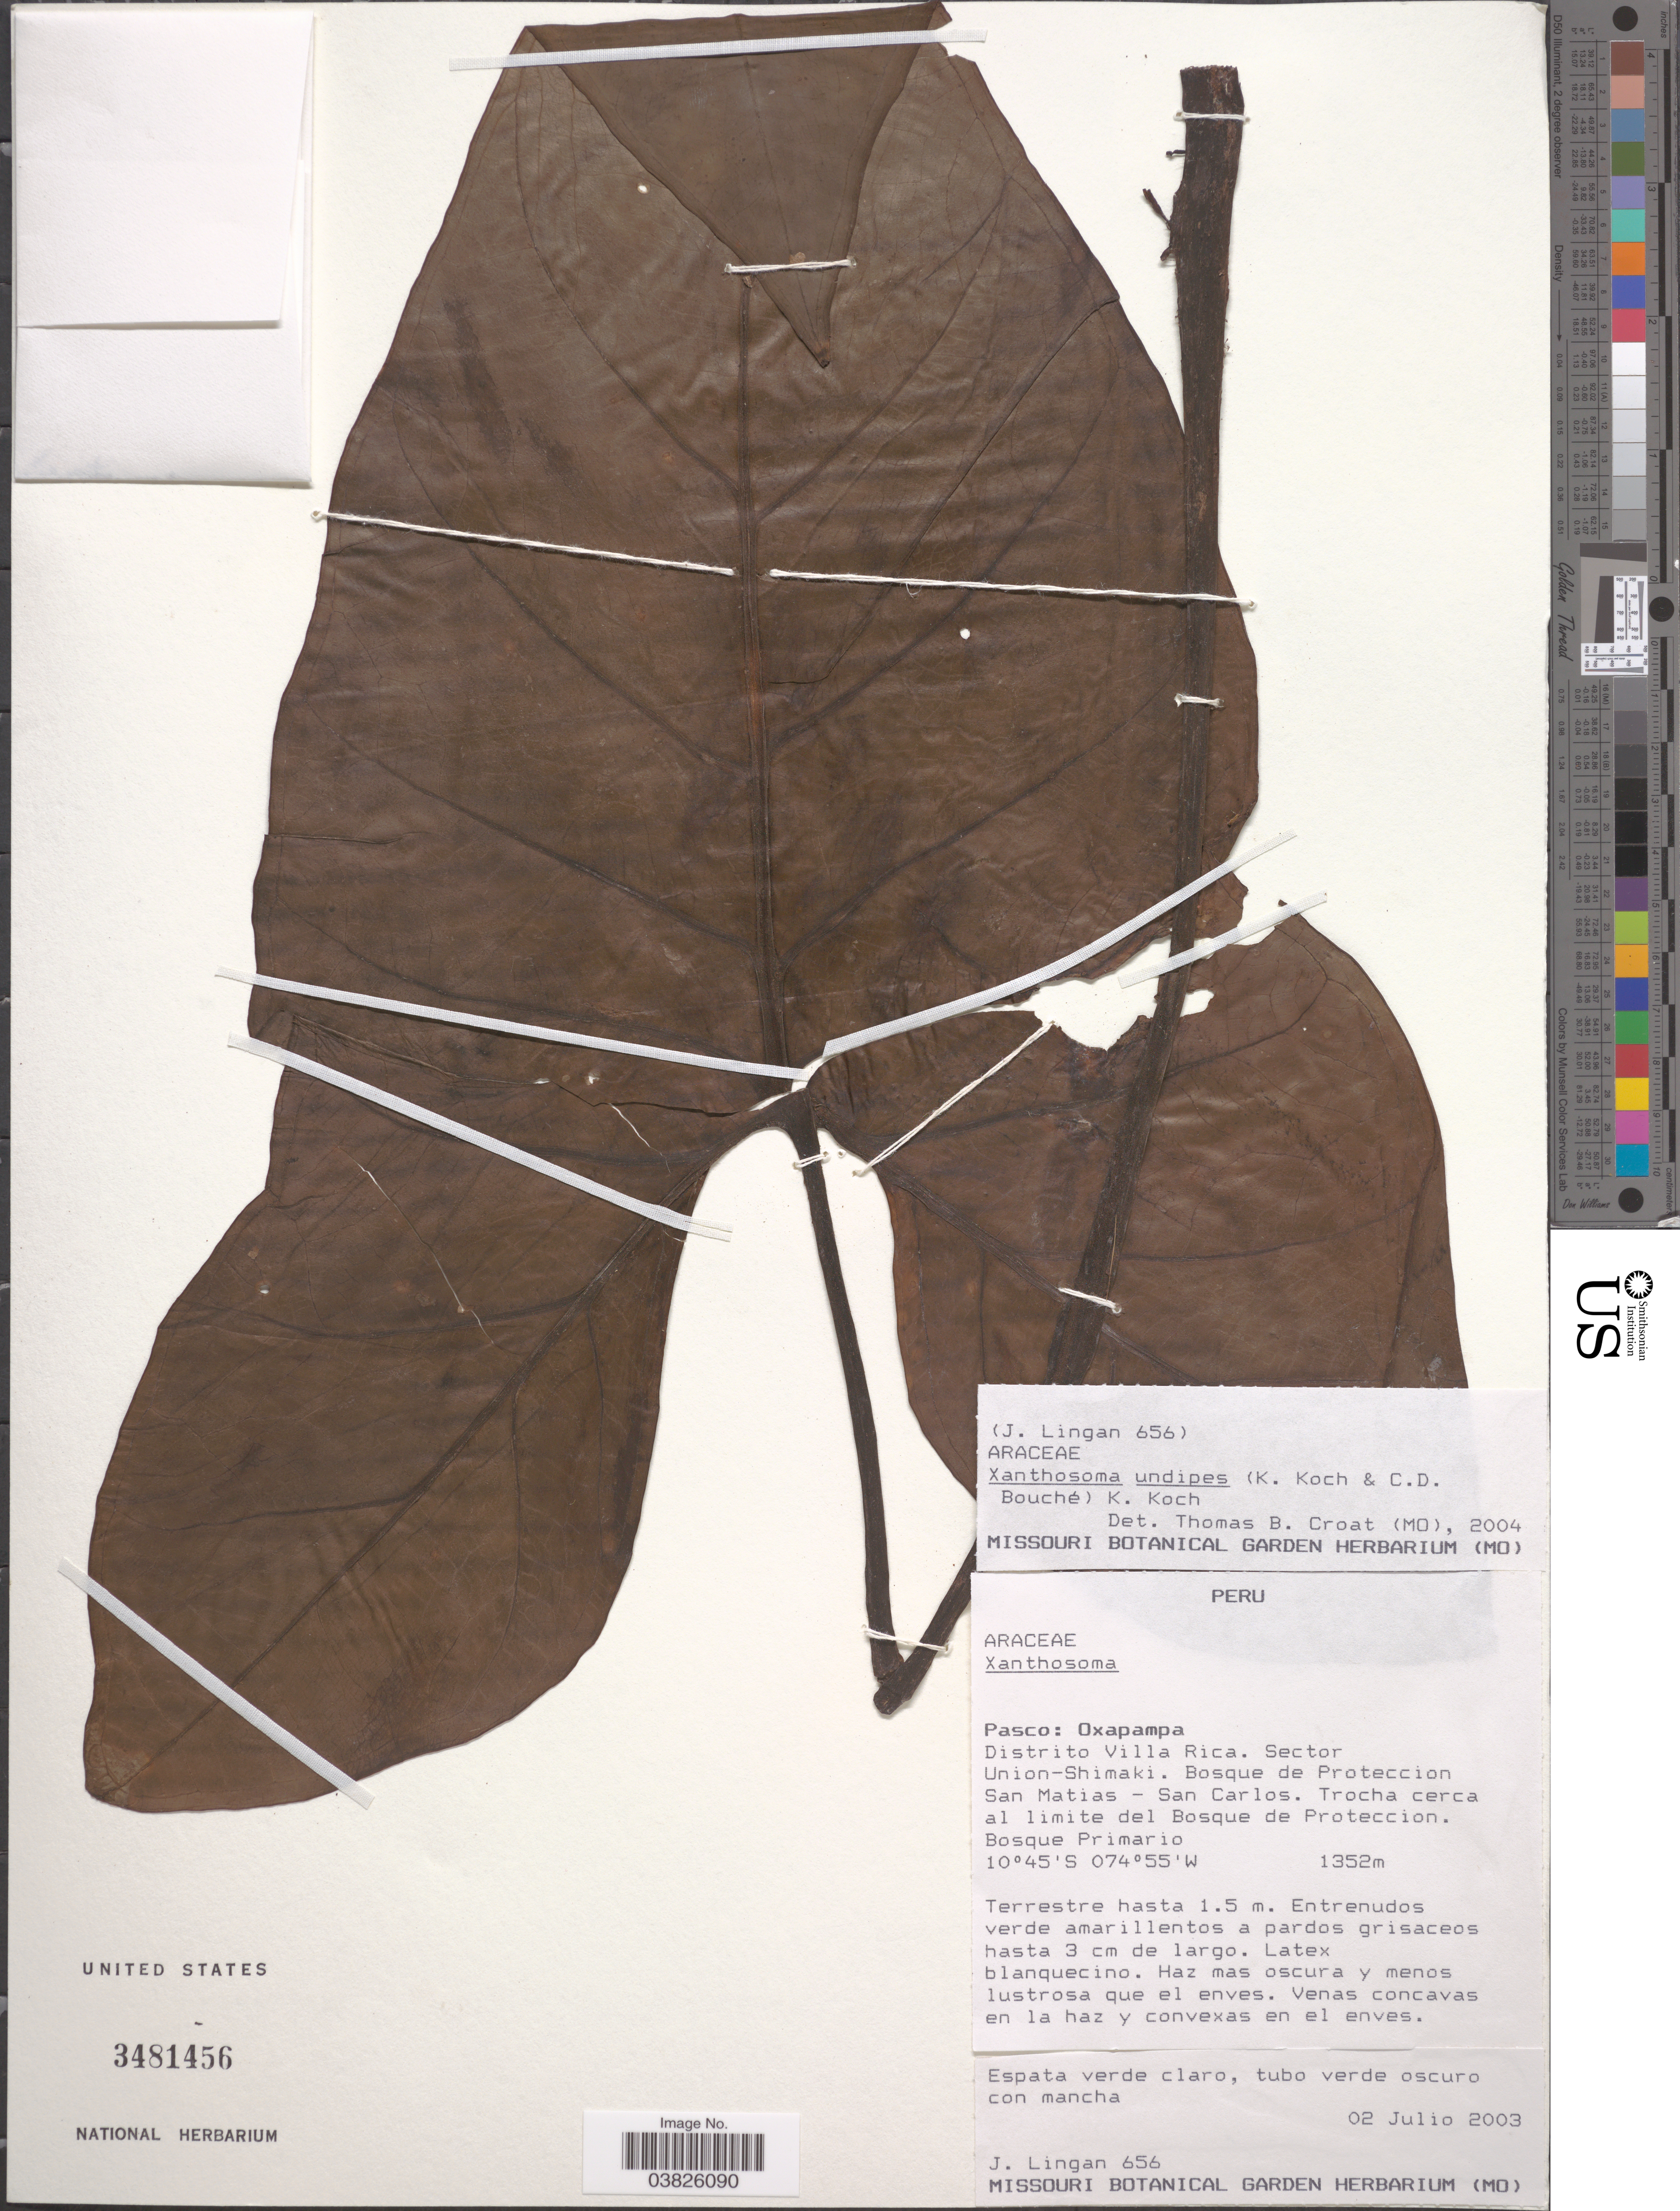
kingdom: Plantae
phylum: Tracheophyta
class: Liliopsida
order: Alismatales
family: Araceae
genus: Xanthosoma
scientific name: Xanthosoma undipes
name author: (K. Koch & C.D. Bouché) K. Koch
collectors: J. Lingan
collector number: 656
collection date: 2003-07-02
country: Peru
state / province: Pasco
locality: Oxapampa. Distrito Villa Rica. Sector Union-Shimaki. Bosque de Proteccion San Matias - San Carlos. Trocha cerca al limite del Bosque de Proteccion.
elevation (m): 1352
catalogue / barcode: US 3481456